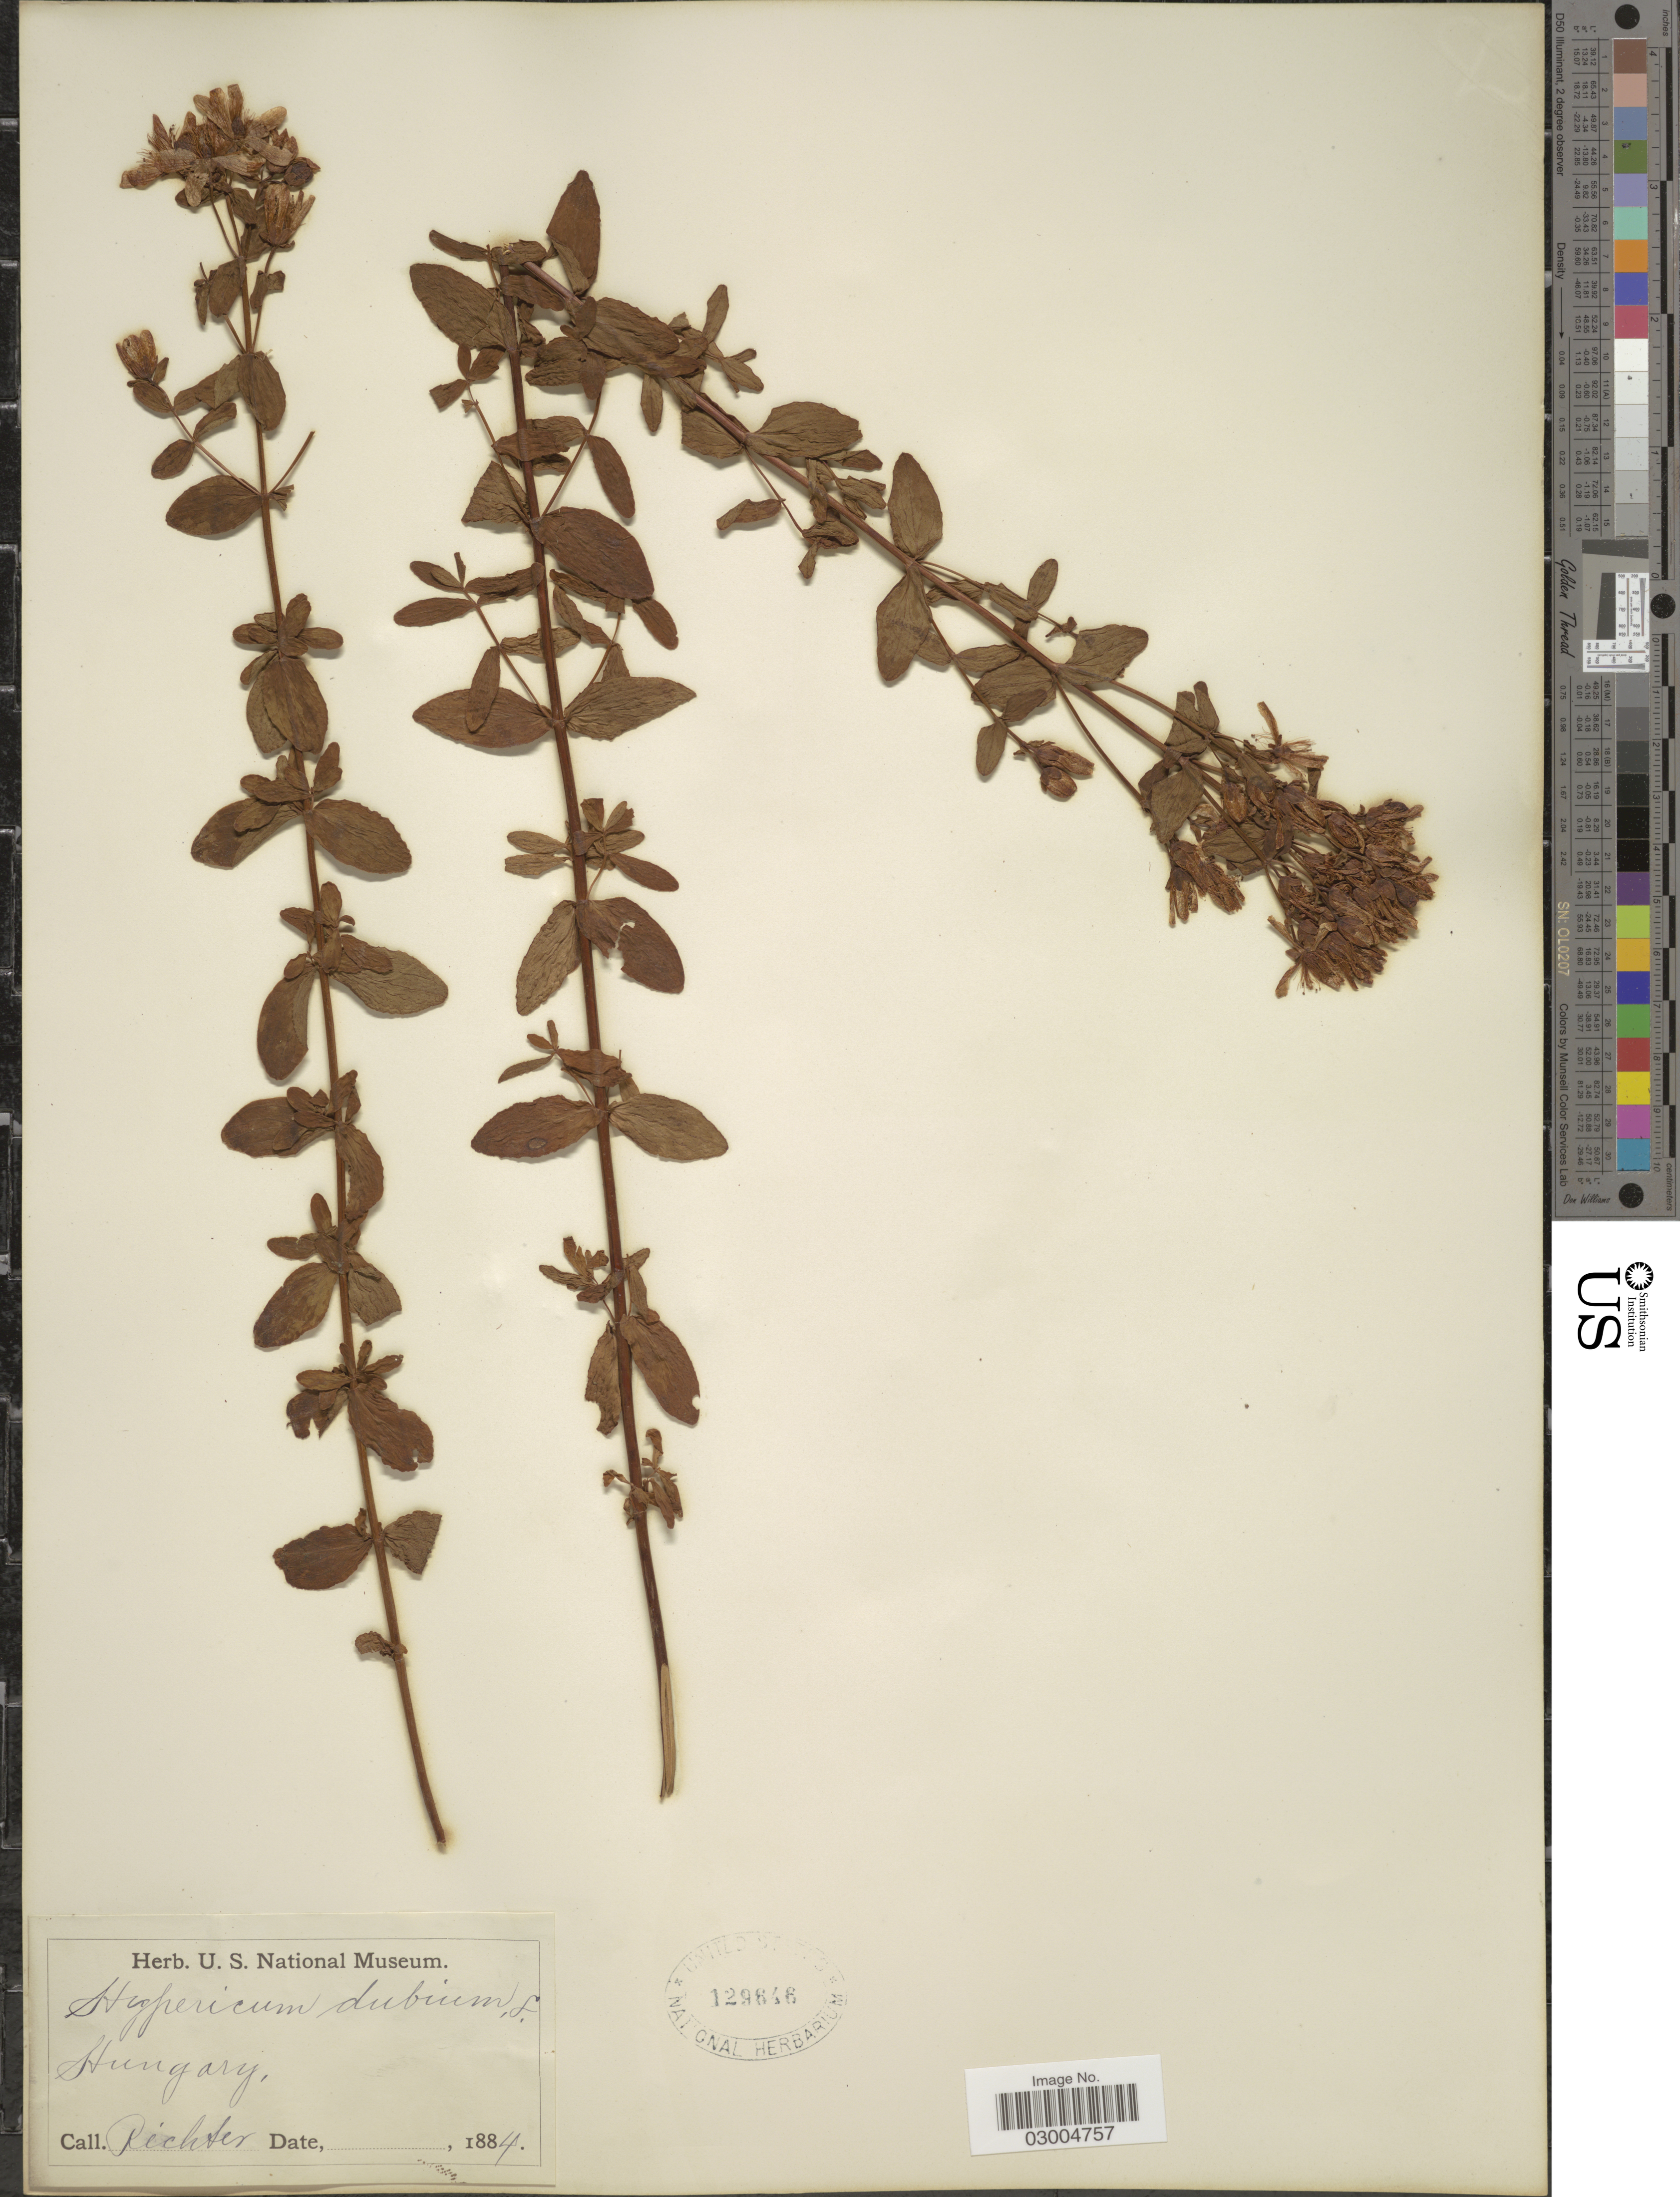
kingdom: Plantae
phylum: Tracheophyta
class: Magnoliopsida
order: Malpighiales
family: Hypericaceae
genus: Hypericum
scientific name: Hypericum dubium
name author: Leers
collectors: -- Richter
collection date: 1884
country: Hungary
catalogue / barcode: US 129646